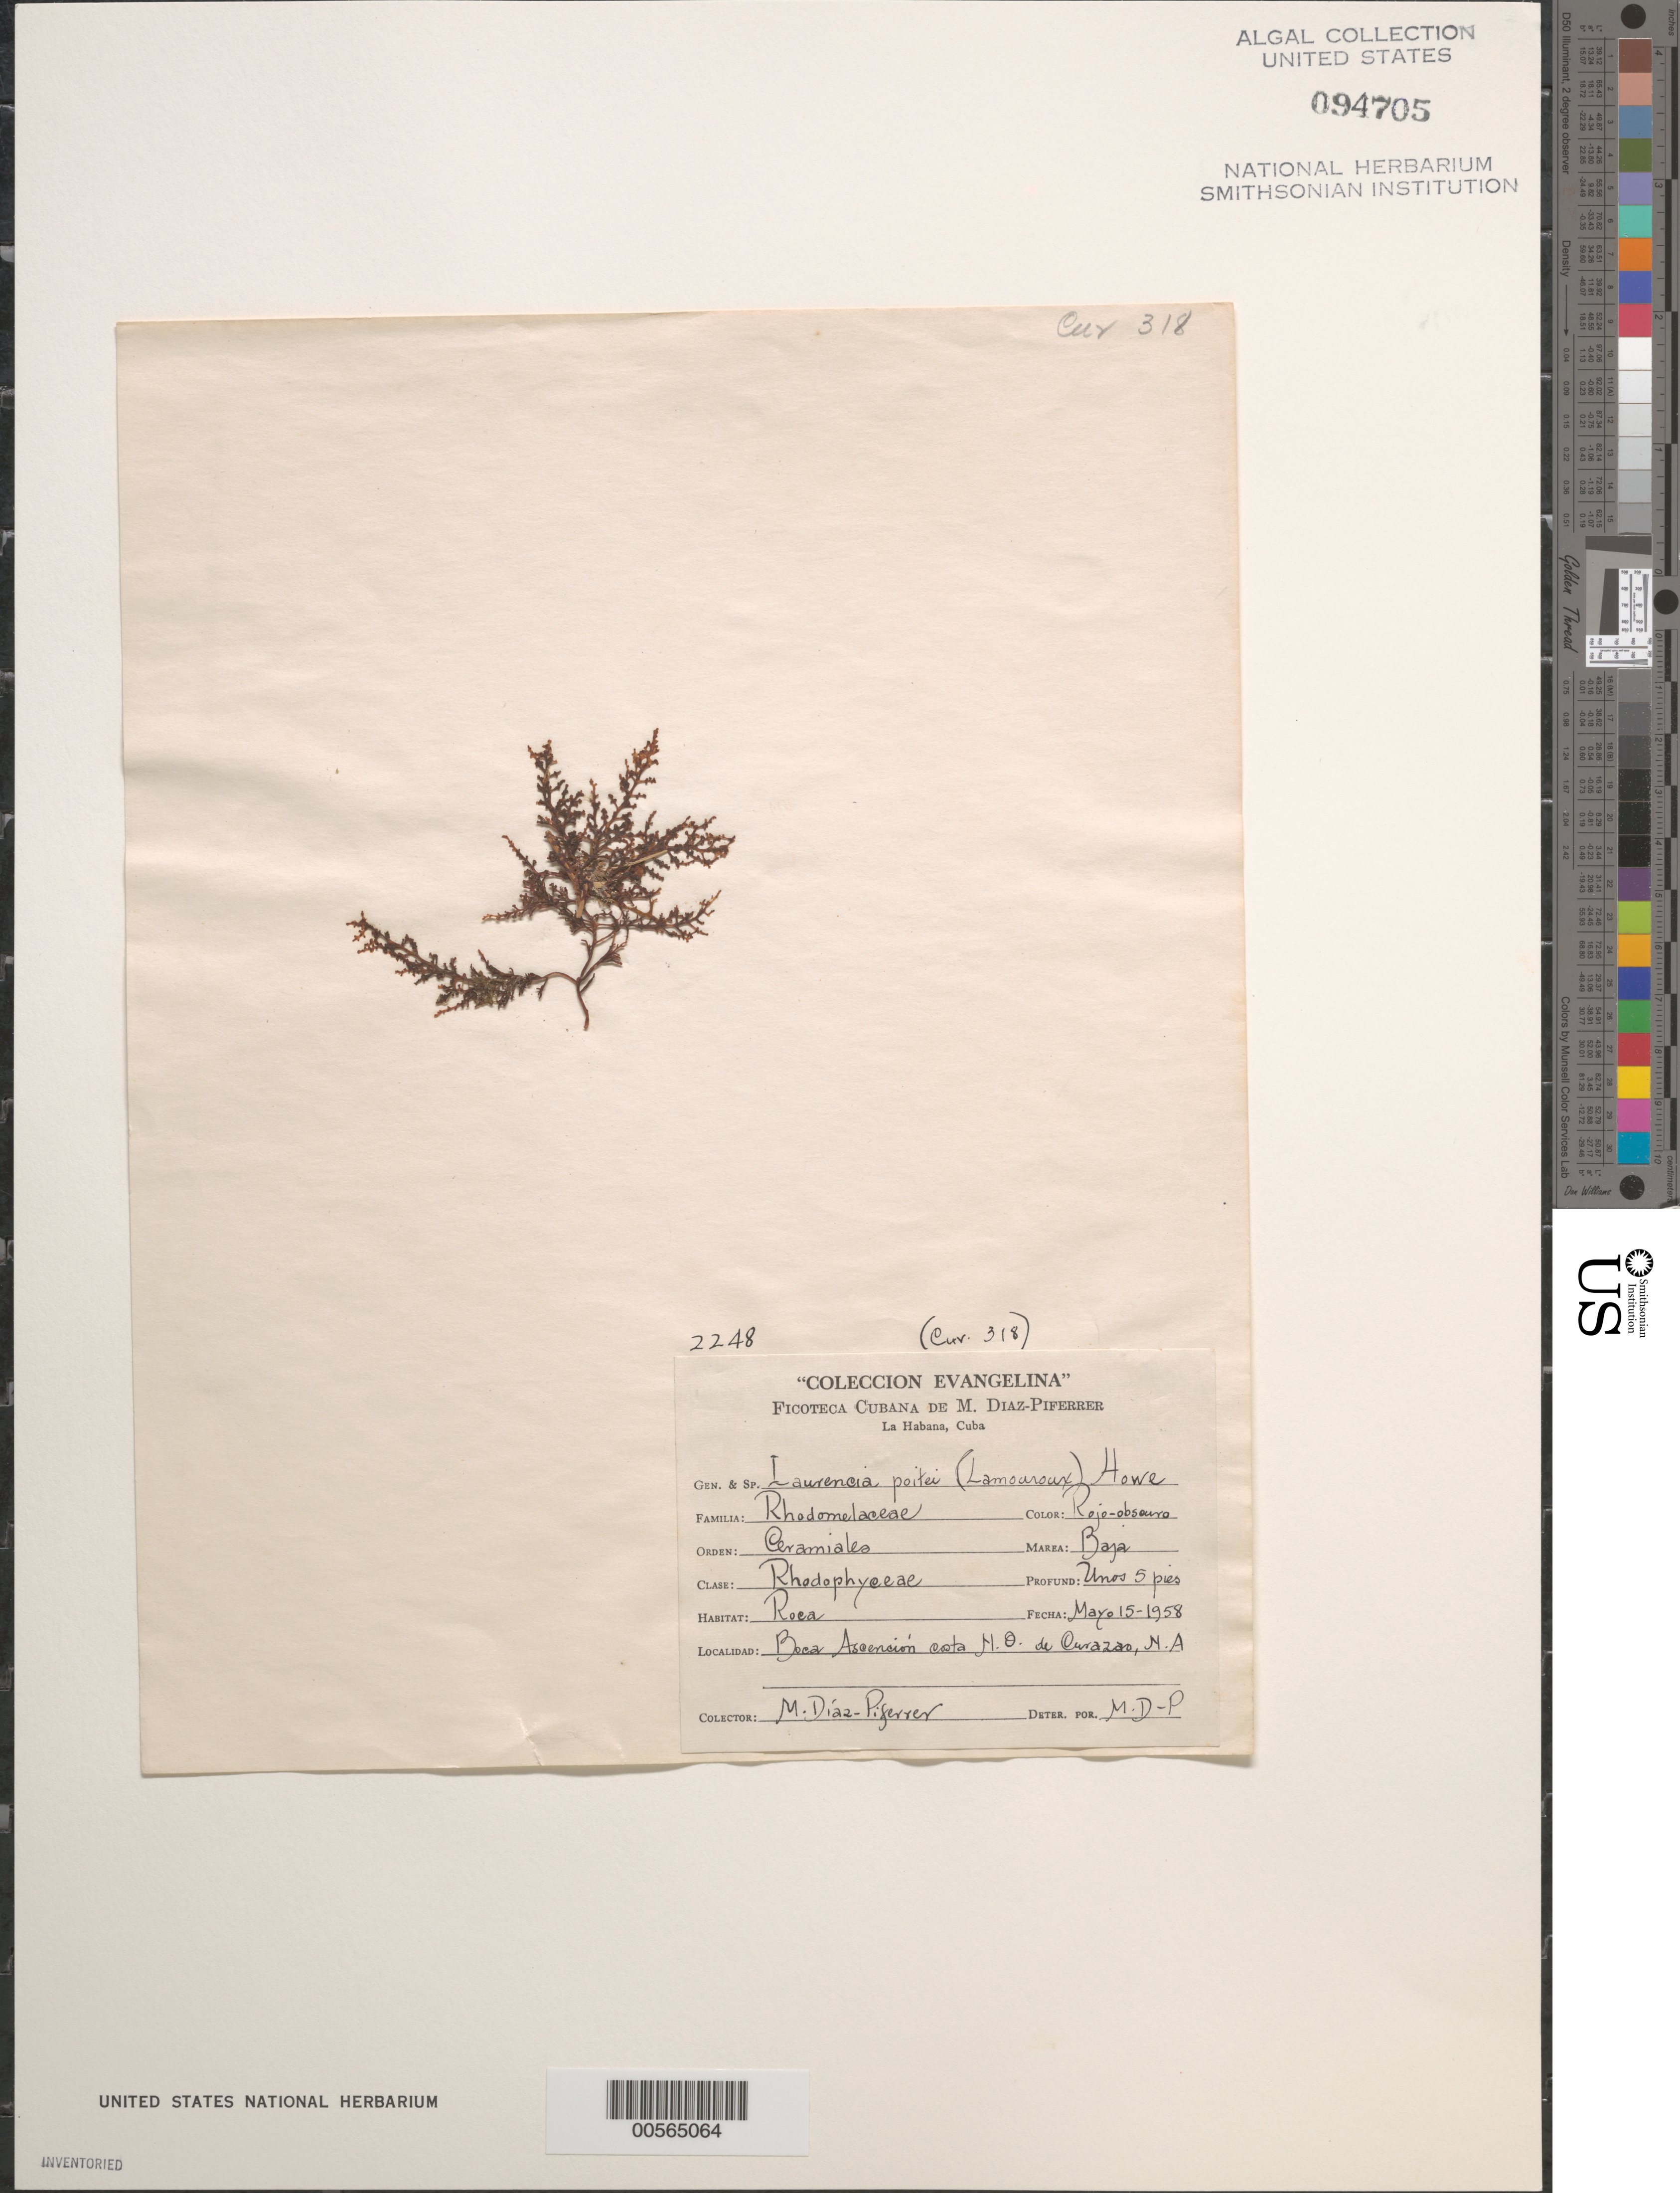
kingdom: Plantae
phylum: Rhodophyta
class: Florideophyceae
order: Ceramiales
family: Rhodomelaceae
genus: Yuzurua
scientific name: Yuzurua poiteaui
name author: (J.V.Lamouroux) Martin-Lescanne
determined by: Brooks, B. L., (BOT), Smithsonian Institution - National Museum of Natural History (UNITED STATES)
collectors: M. Diaz-Piferrer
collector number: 2248 & CUR. 318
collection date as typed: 15 May 1958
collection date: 1958-05-15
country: Curaçao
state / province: ABC Islands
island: Curaçao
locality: Boca Ascencion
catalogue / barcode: US 94705